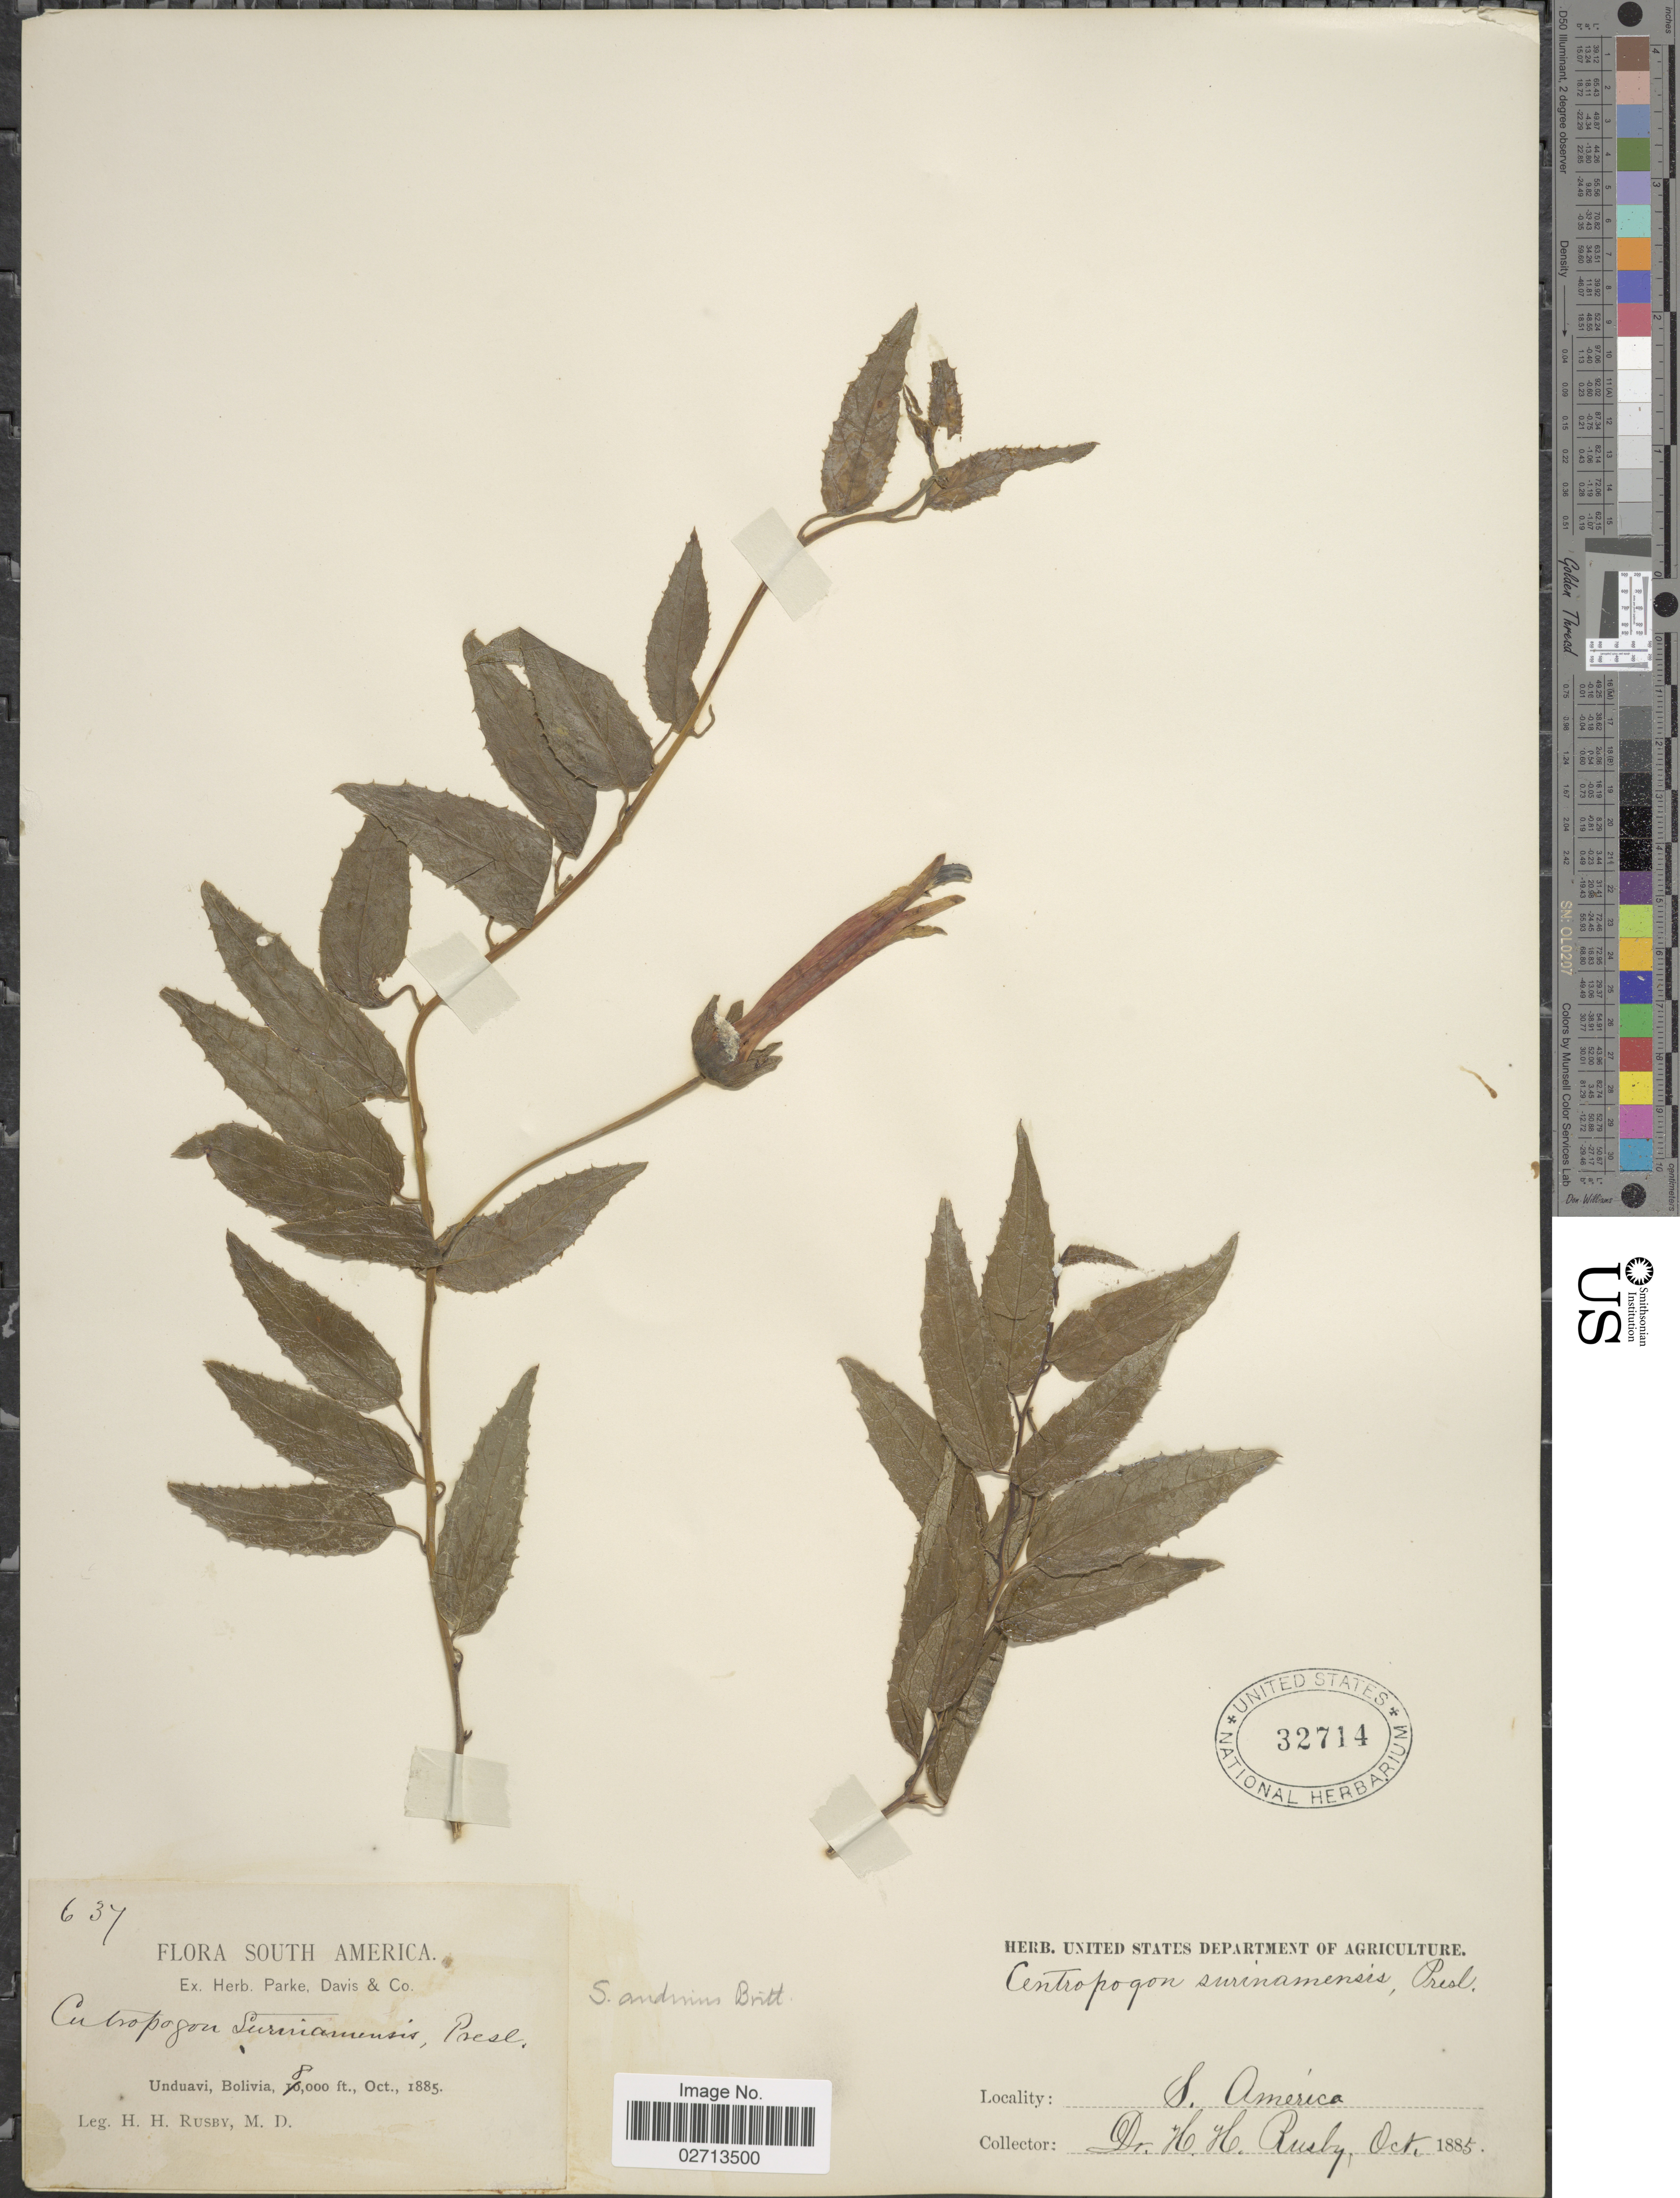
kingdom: Plantae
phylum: Tracheophyta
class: Magnoliopsida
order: Asterales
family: Campanulaceae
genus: Siphocampylus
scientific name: Siphocampylus andinus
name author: Britton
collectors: H. H. Rusby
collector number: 637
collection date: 1885-10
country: Bolivia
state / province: La Paz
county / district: Nor Yungas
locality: Unduavi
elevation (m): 2438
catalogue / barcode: US 32714